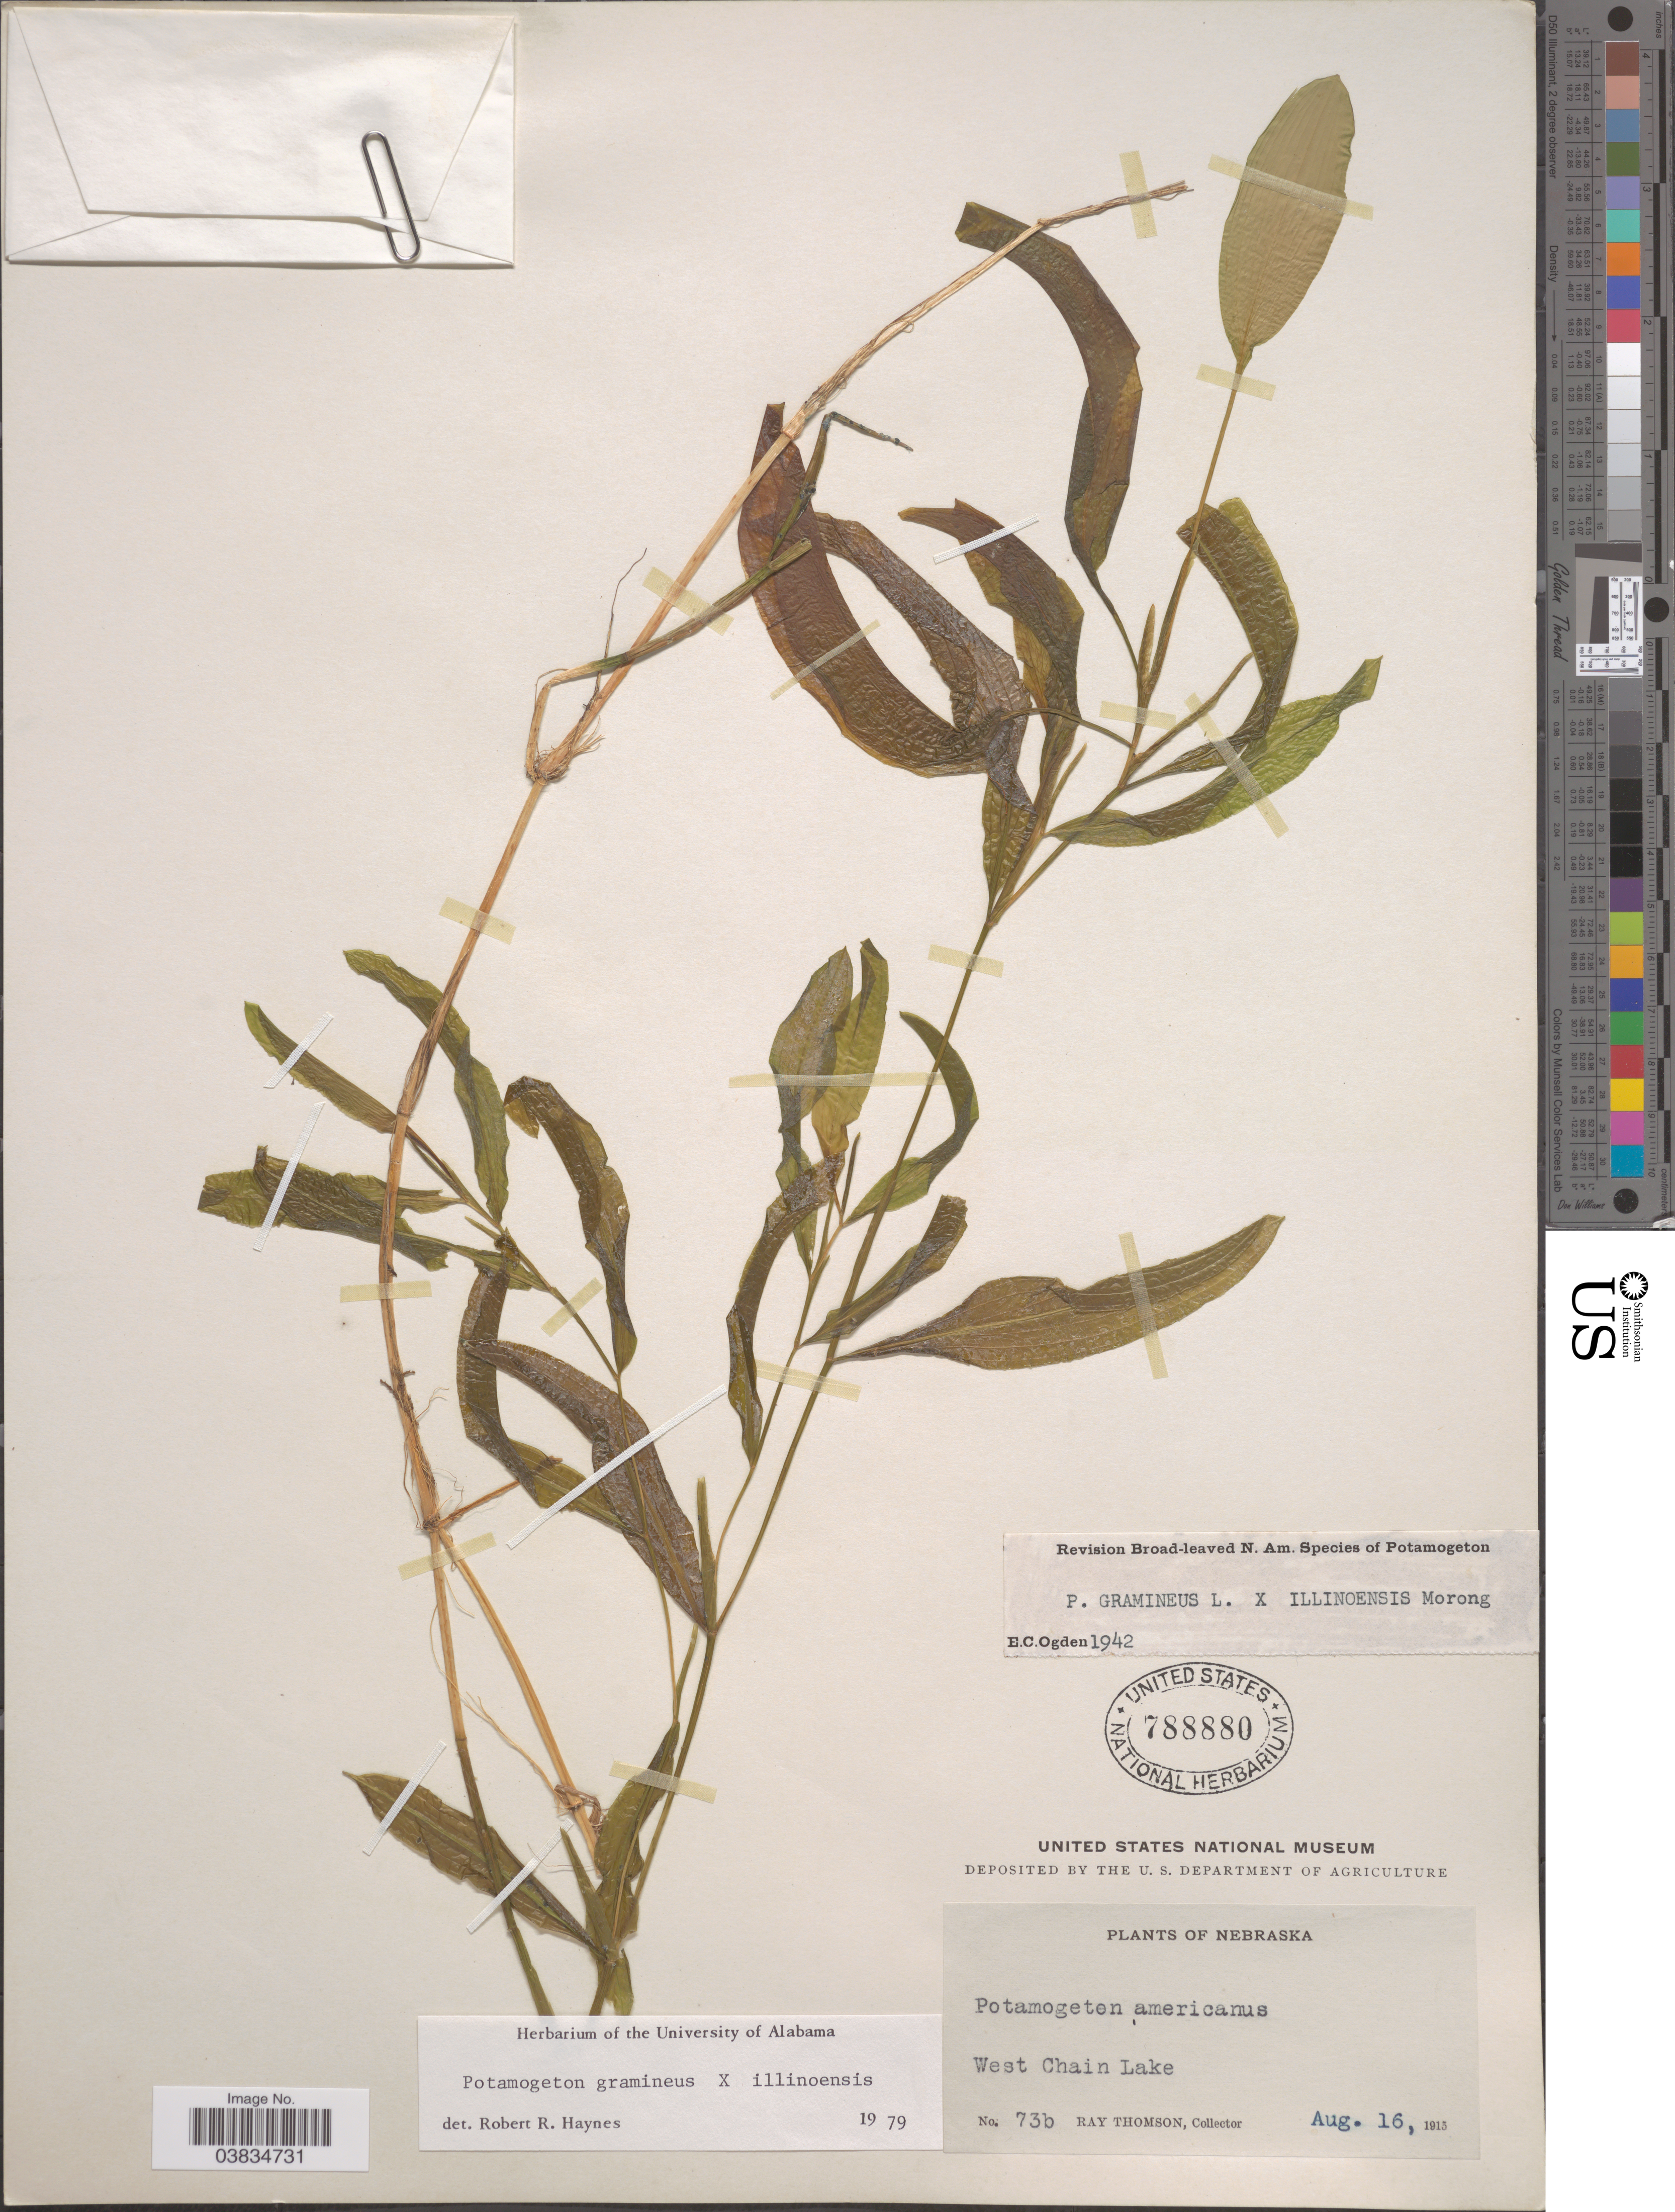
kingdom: Plantae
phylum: Tracheophyta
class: Liliopsida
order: Alismatales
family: Potamogetonaceae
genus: Potamogeton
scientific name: Potamogeton gramineus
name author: L.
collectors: R. Thomson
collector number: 73b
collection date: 1915-08-16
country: United States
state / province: Nebraska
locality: West Chain Lake.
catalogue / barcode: US 788880